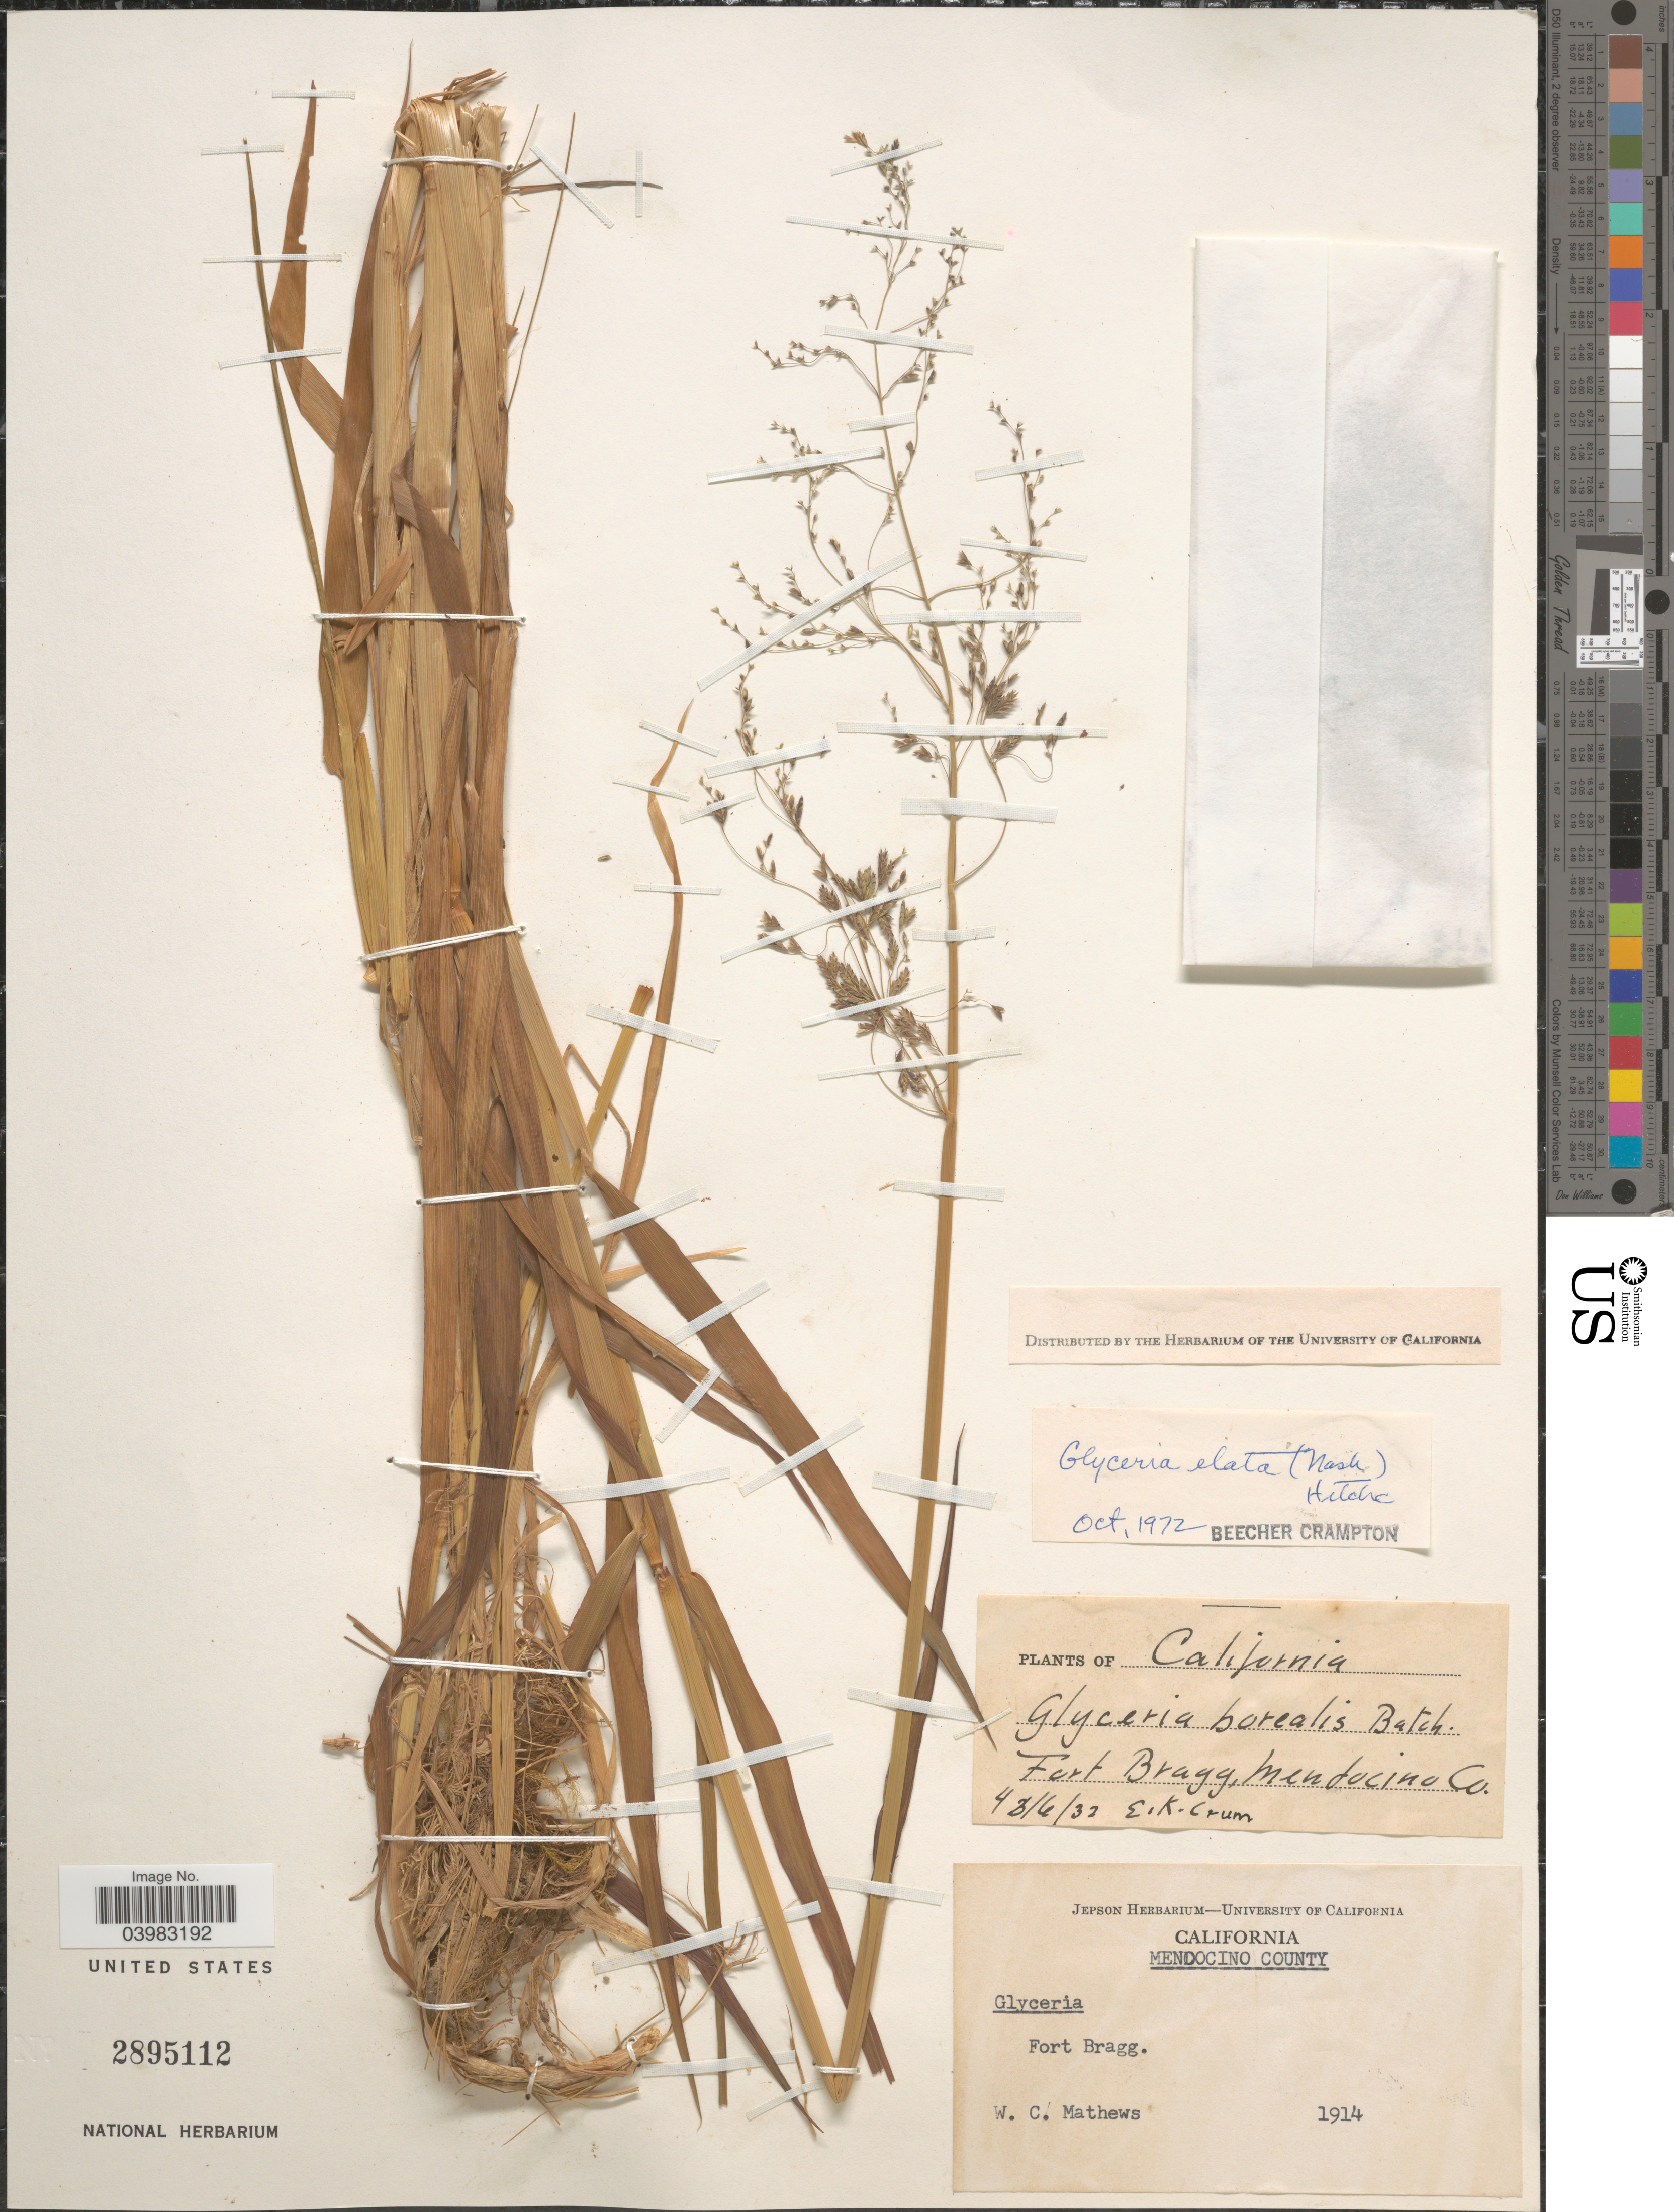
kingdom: Plantae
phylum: Tracheophyta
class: Liliopsida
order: Poales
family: Poaceae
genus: Glyceria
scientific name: Glyceria elata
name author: (Nash) M.E. Jones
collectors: W. Mathews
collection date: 1914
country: United States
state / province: California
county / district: Mendocino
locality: Mendocino County. Fort Bragg.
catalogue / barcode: US 2895112-2